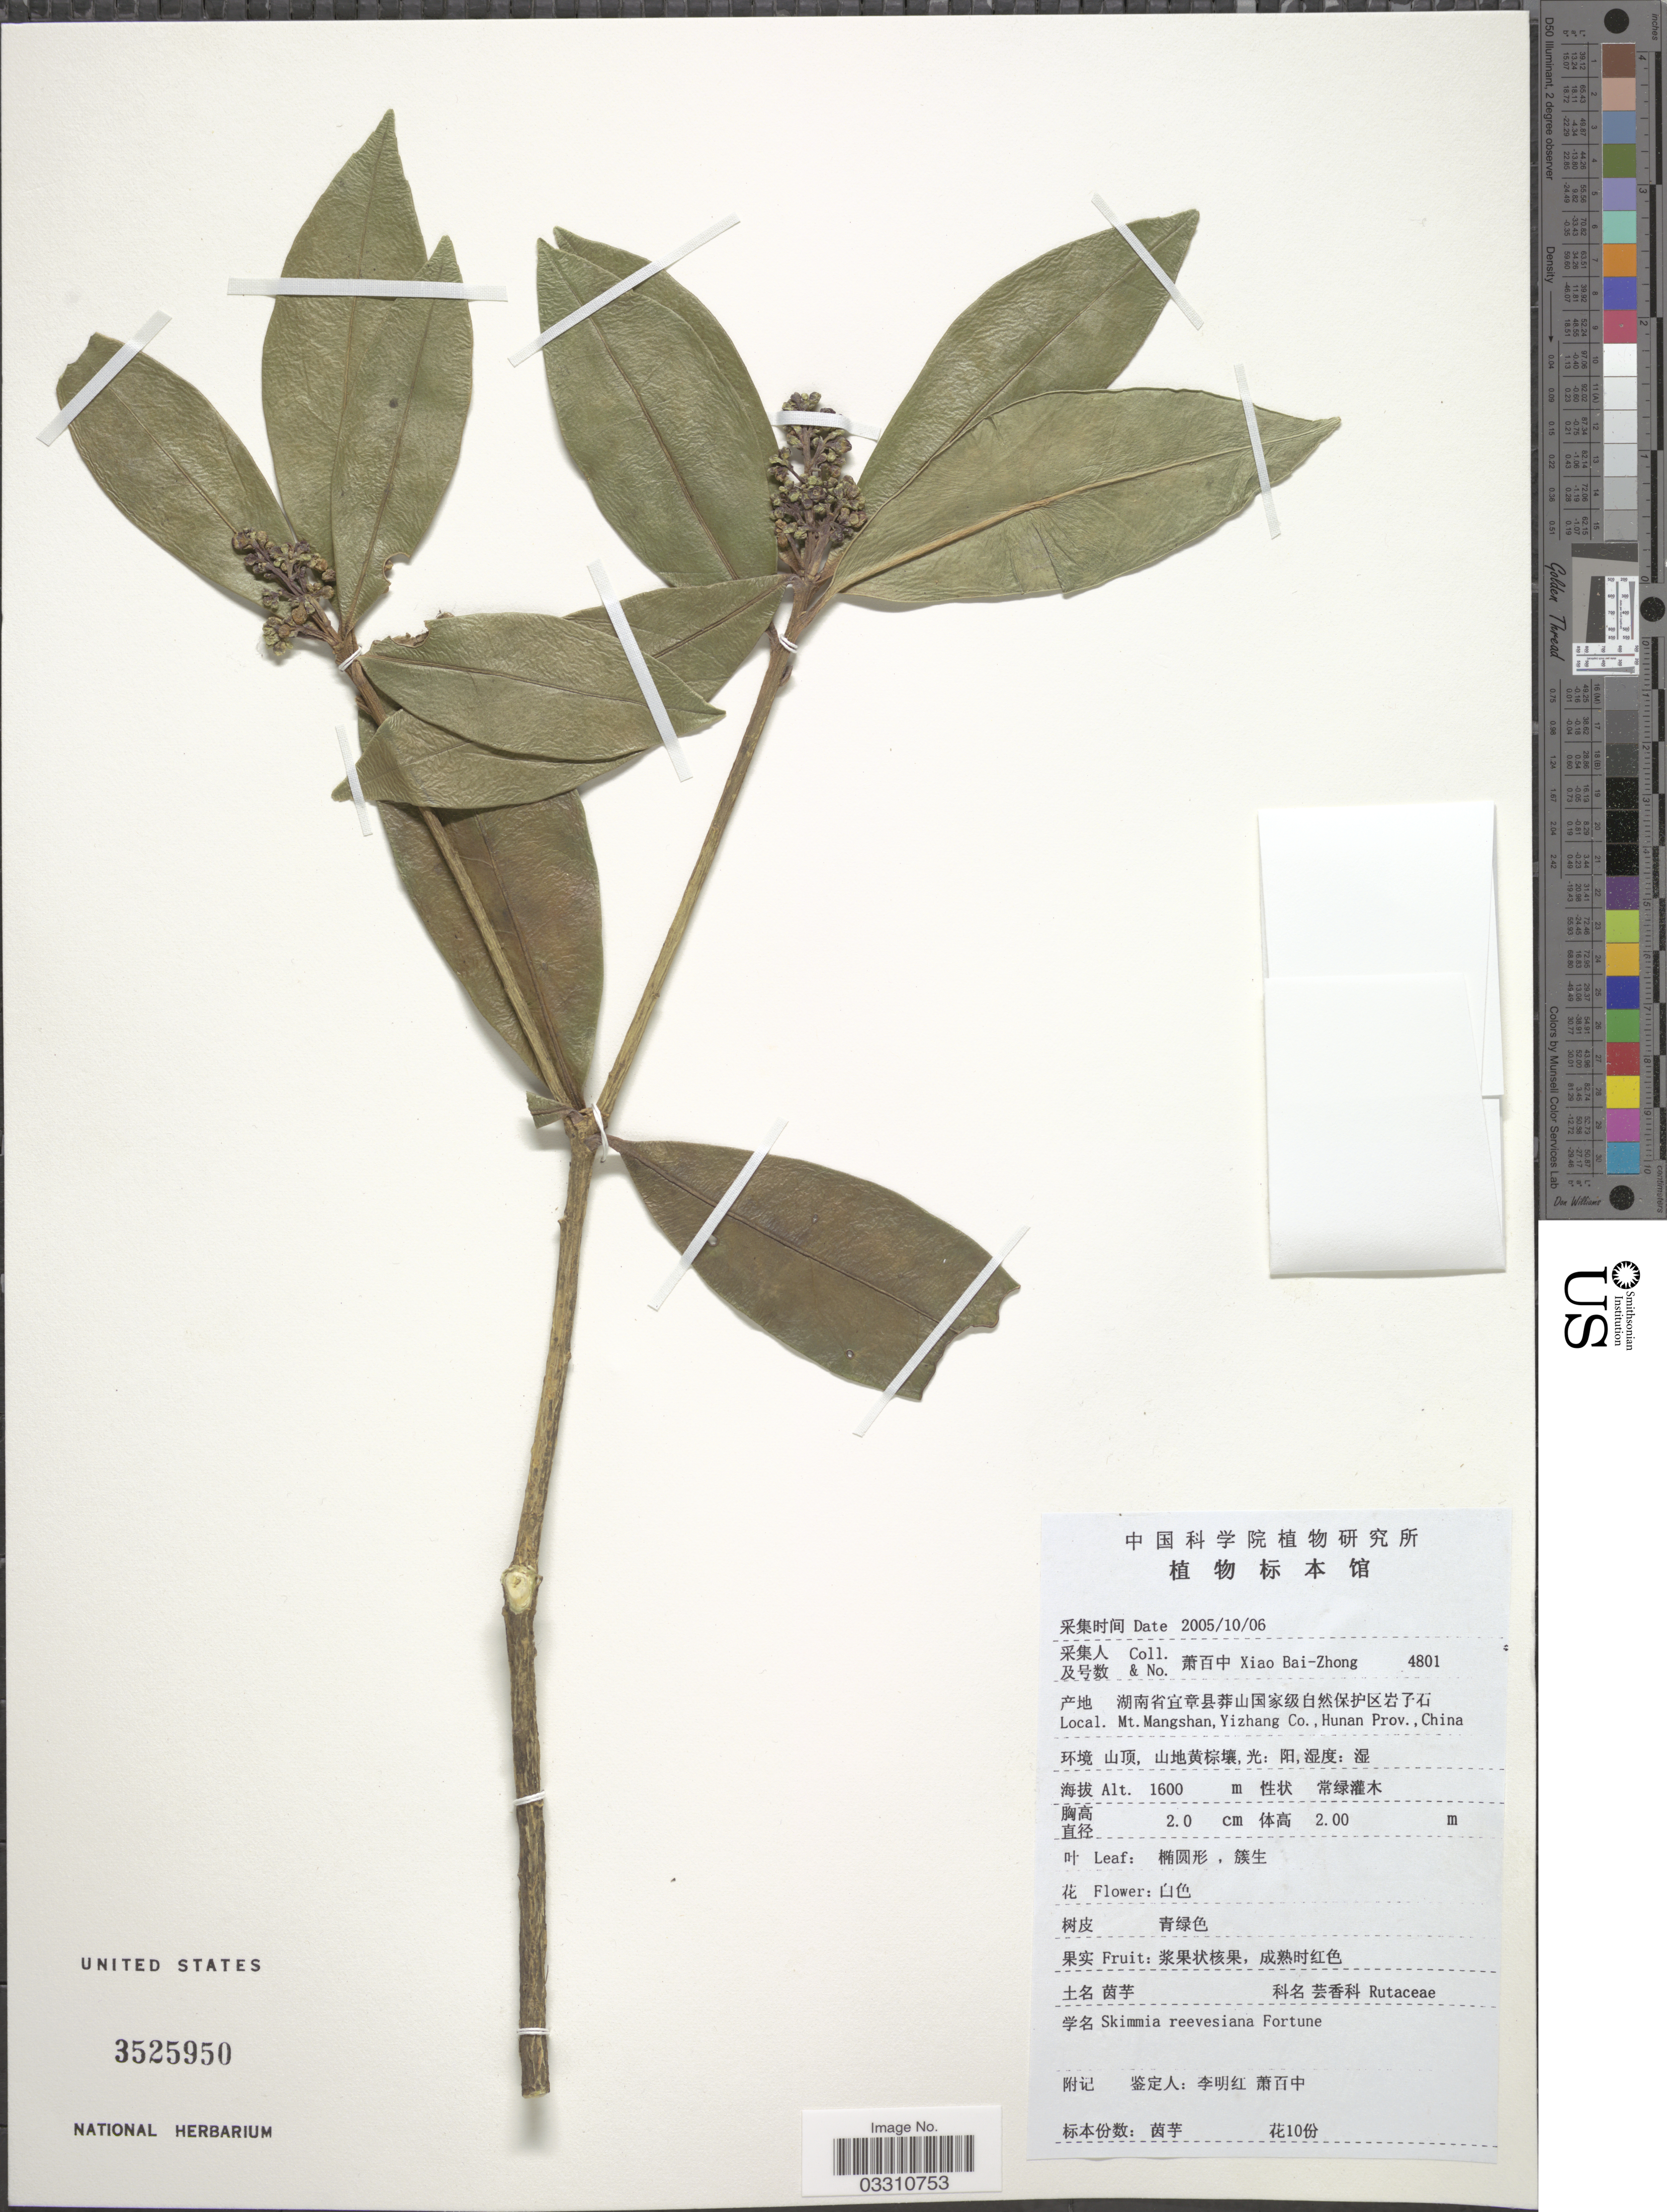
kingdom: Plantae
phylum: Tracheophyta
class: Magnoliopsida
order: Sapindales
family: Rutaceae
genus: Skimmia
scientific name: Skimmia reevesiana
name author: (Fortune) Fortune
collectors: B. Z. Xiao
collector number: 4801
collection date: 2005-10-06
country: China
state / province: Hunan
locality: Mt. Mangshan, Yizhang Co.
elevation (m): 1600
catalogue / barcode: US 3525950